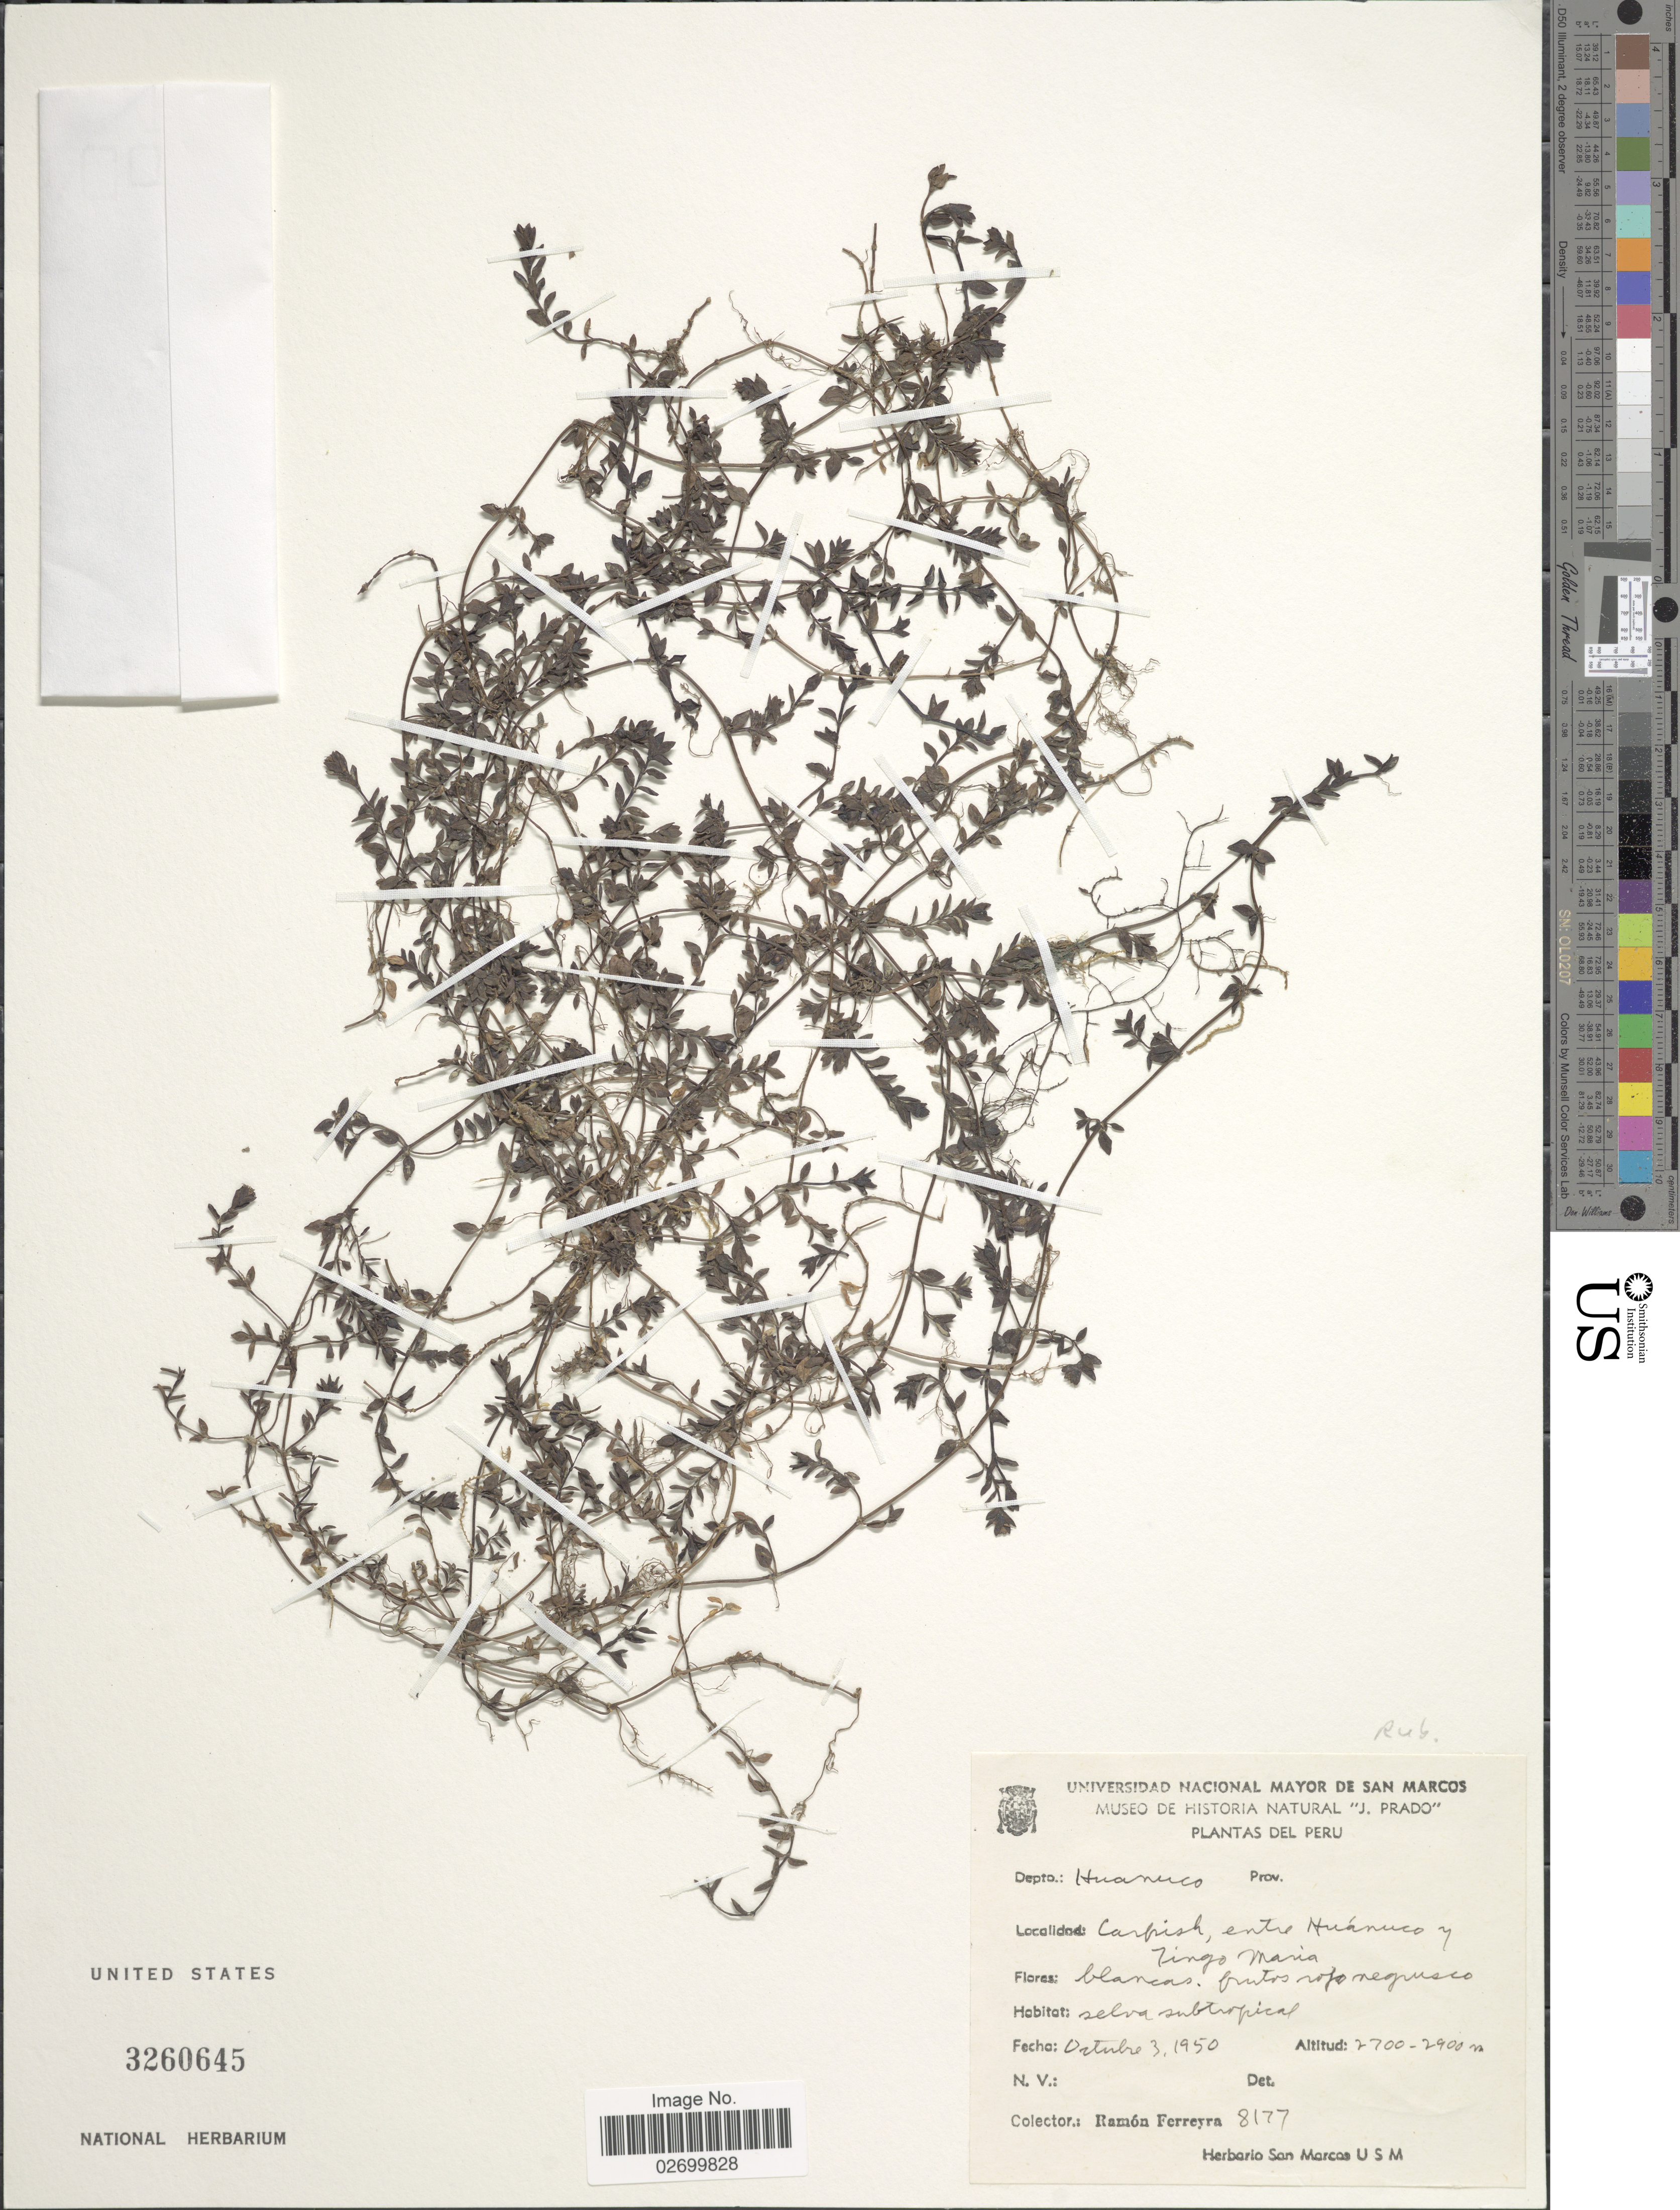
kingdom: Plantae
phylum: Tracheophyta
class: Magnoliopsida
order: Gentianales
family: Rubiaceae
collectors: R. A. Ferreyra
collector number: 8127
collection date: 1950-10-03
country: Peru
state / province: Huánuco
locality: Carpish, entre Huánuco y Tingo Maria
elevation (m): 2700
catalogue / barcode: US 3260645